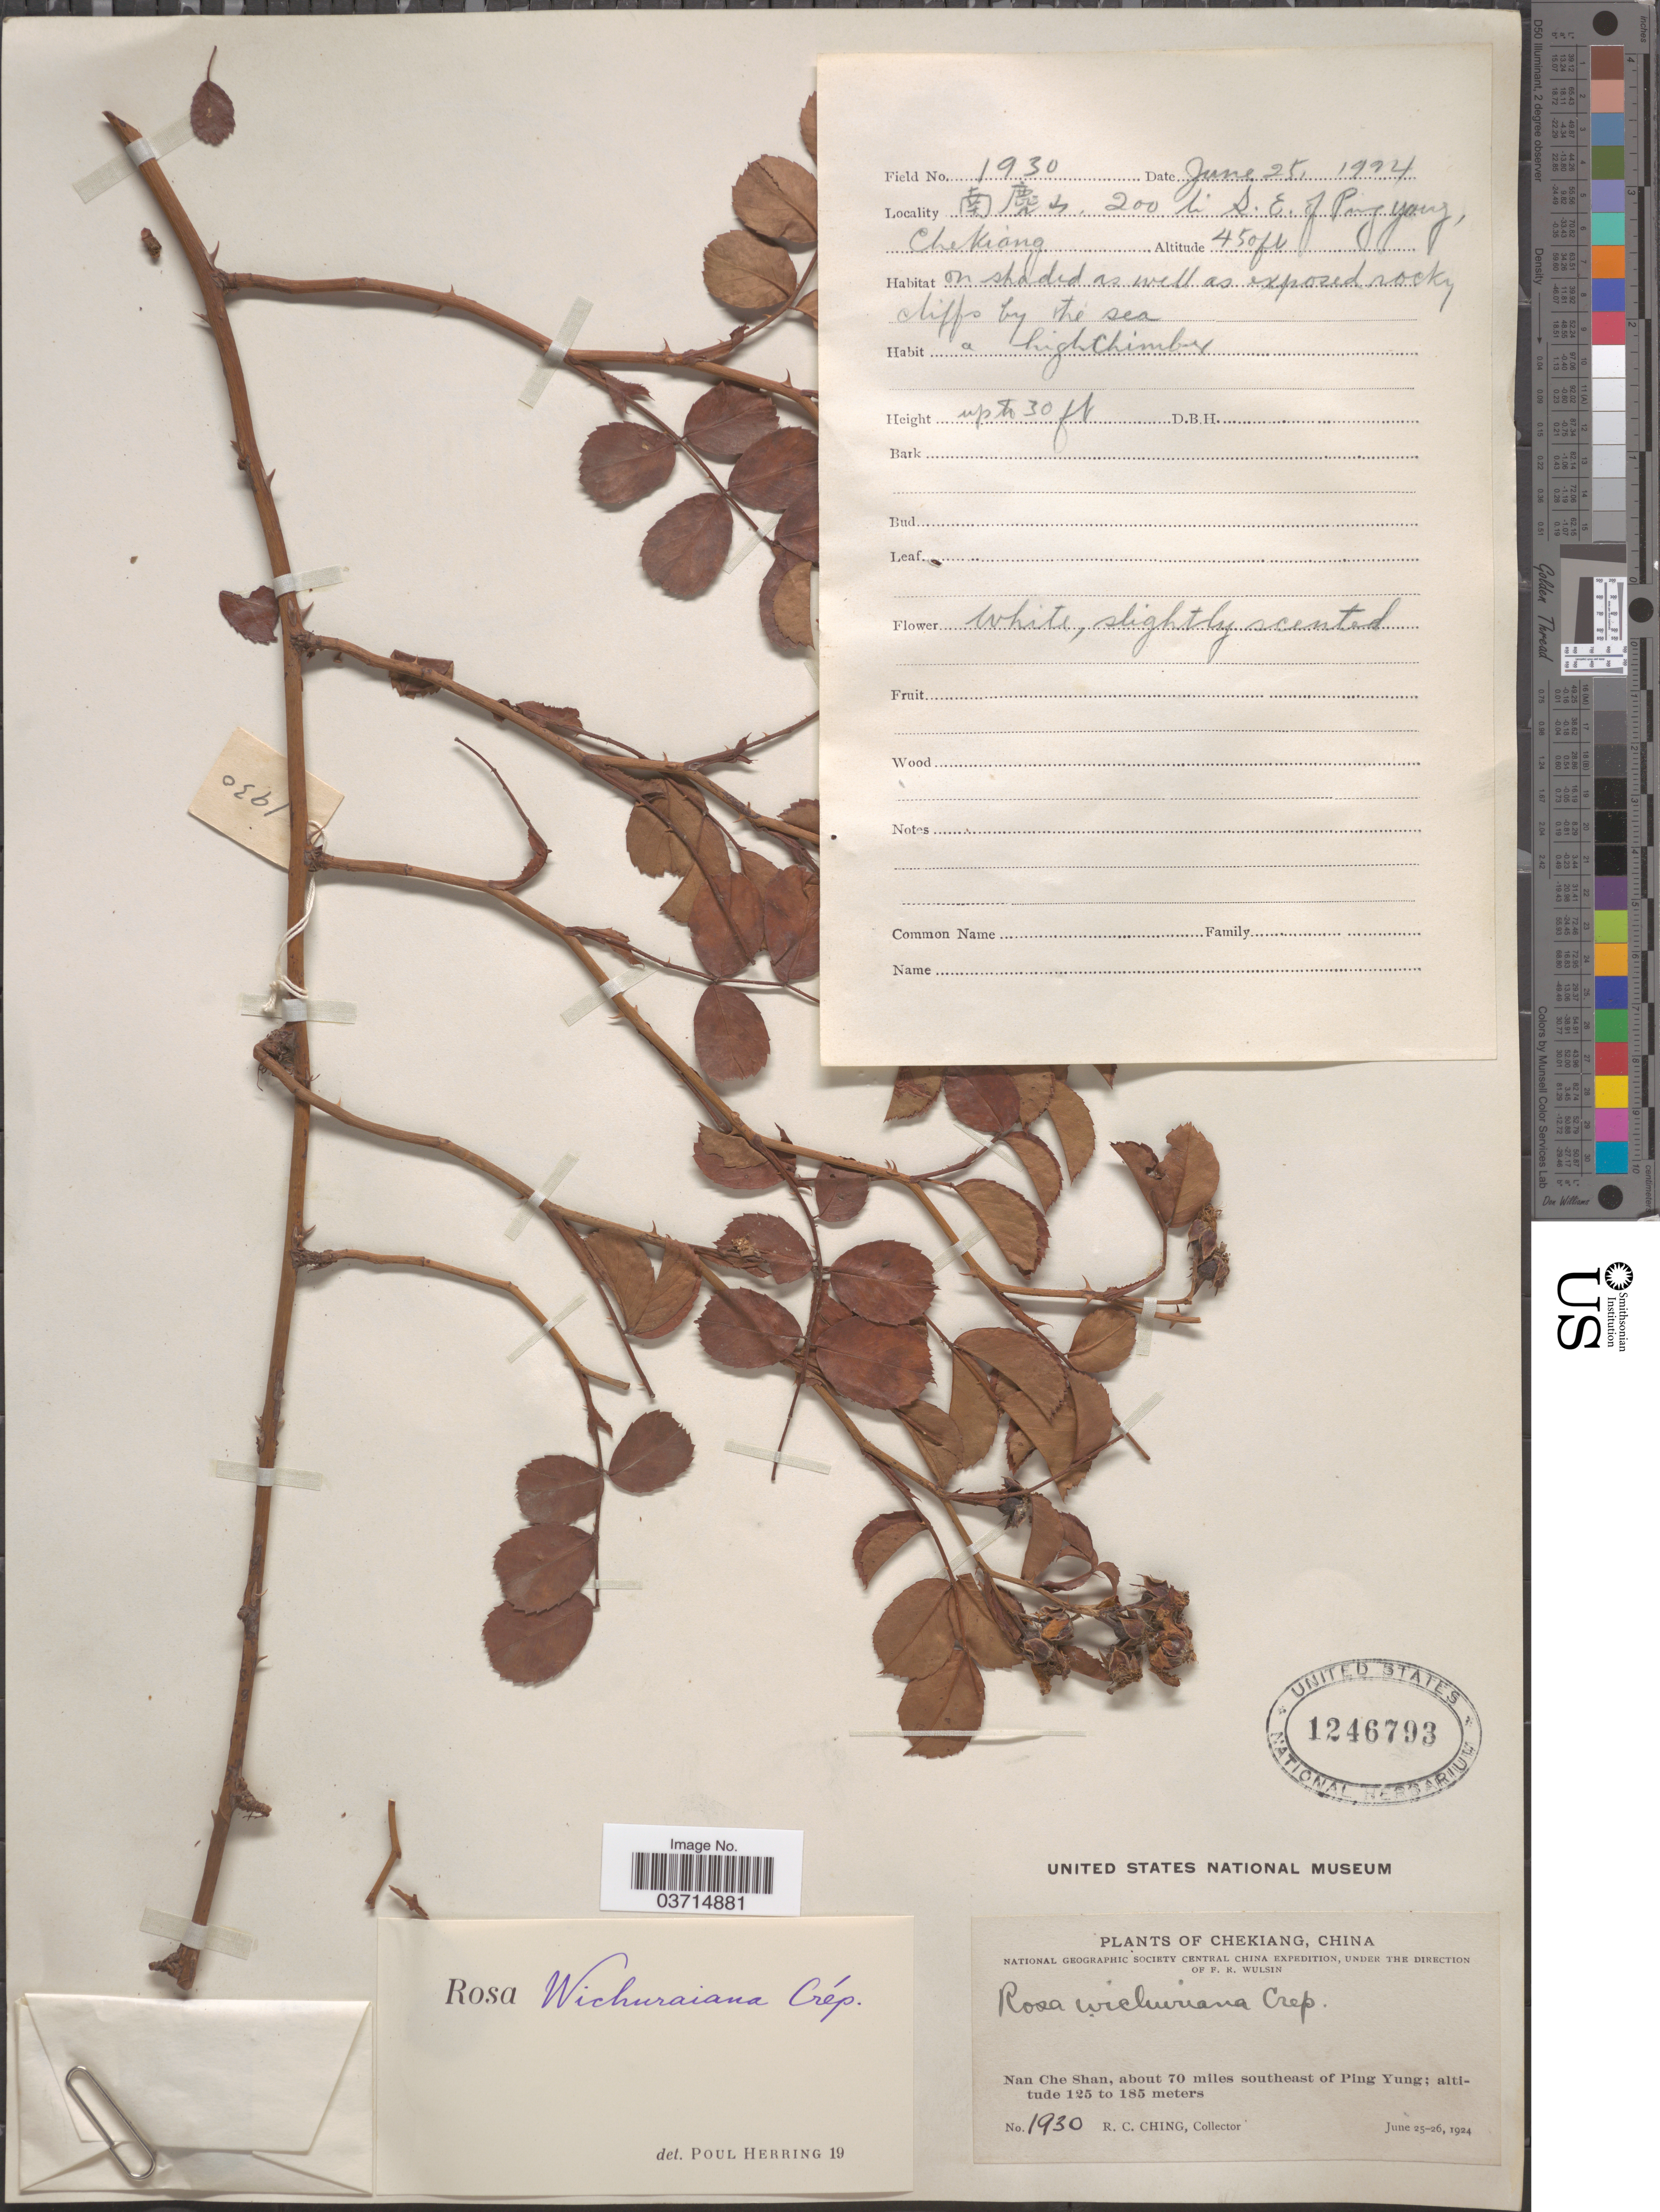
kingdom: Plantae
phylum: Tracheophyta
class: Magnoliopsida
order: Rosales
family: Rosaceae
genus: Rosa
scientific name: Rosa wichuraiana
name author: Crepin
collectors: R. C. Ching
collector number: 1930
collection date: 1924-06-25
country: China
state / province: Zhejiang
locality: Chekiang. Nan Che Shan, about 70 miles southeast of Ping Yung. 200 li S.E. of Ping Yang.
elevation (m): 137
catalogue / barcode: US 1246793